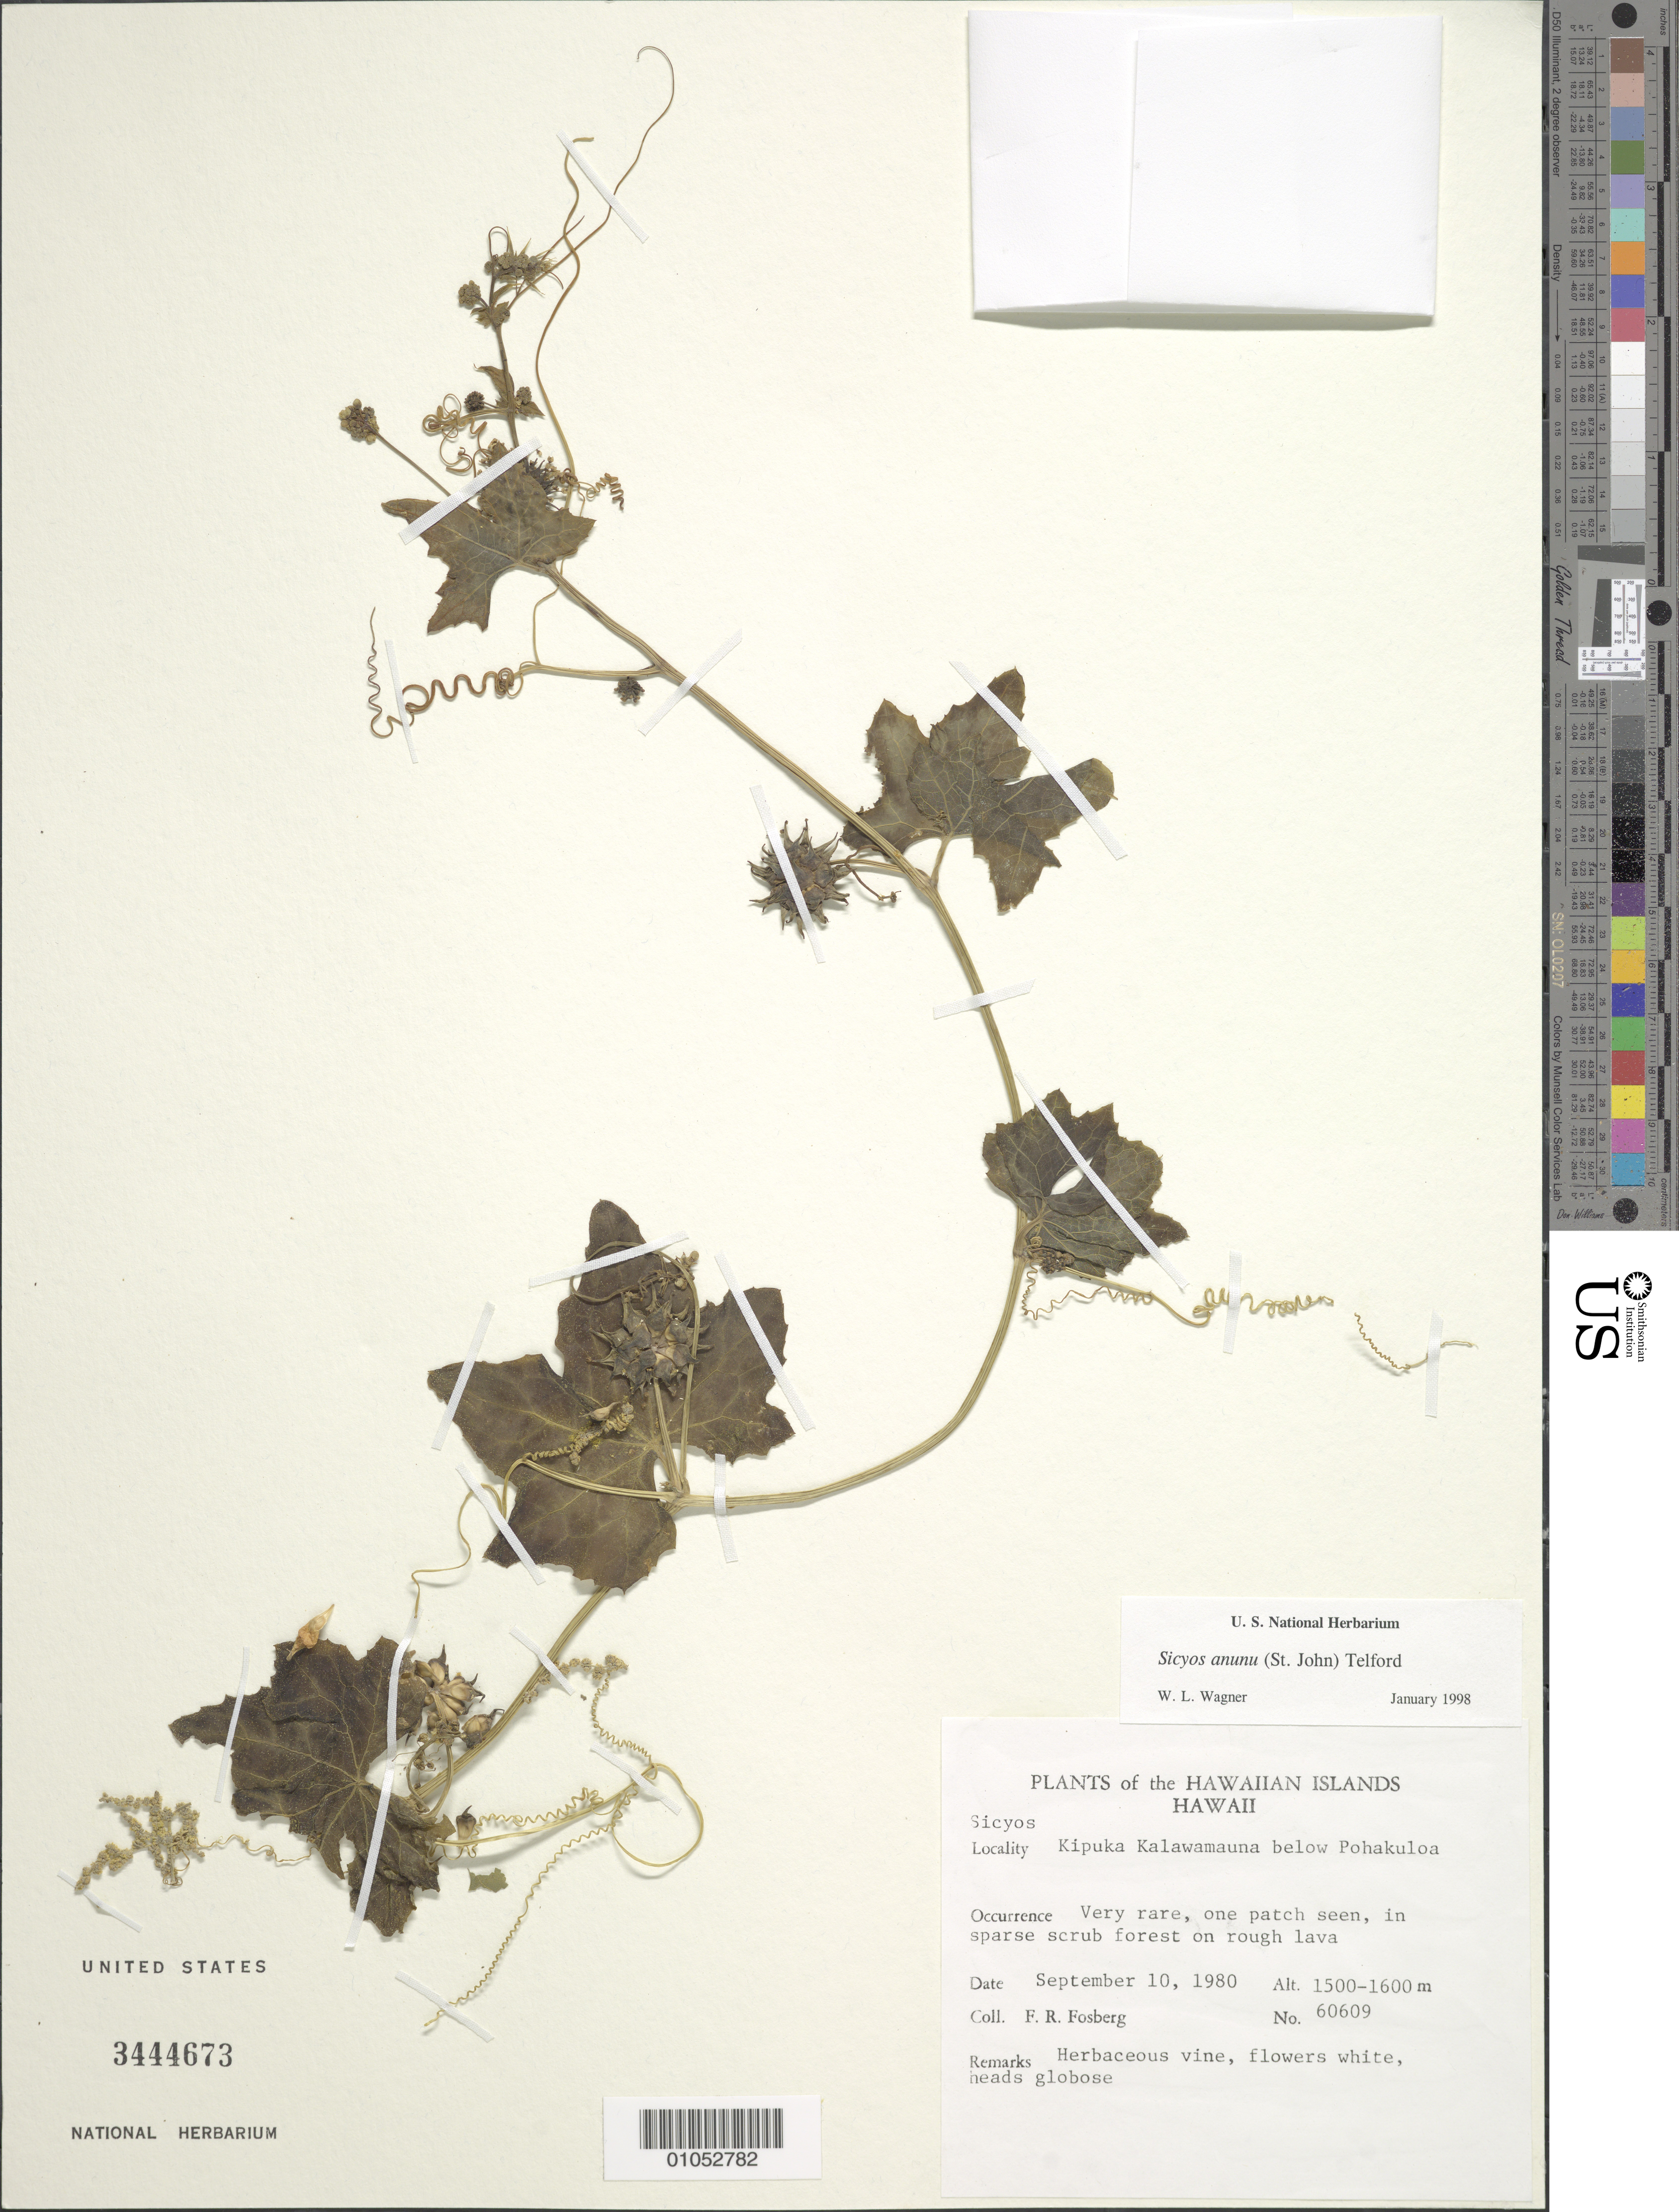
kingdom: Plantae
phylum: Tracheophyta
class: Magnoliopsida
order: Cucurbitales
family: Cucurbitaceae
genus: Sicyos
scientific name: Sicyos anunu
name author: (H. St. John) I. Telford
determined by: Wagner, W. L., (BOT), Smithsonian Institution - National Museum of Natural History (UNITED STATES)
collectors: F. R. Fosberg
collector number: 60609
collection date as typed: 10 Sep 1980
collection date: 1980-09-10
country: United States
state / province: Hawaii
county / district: Hawaii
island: Hawaii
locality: Kipuka Kalawamauna below Pohakuloa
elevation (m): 1500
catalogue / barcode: US 3444673